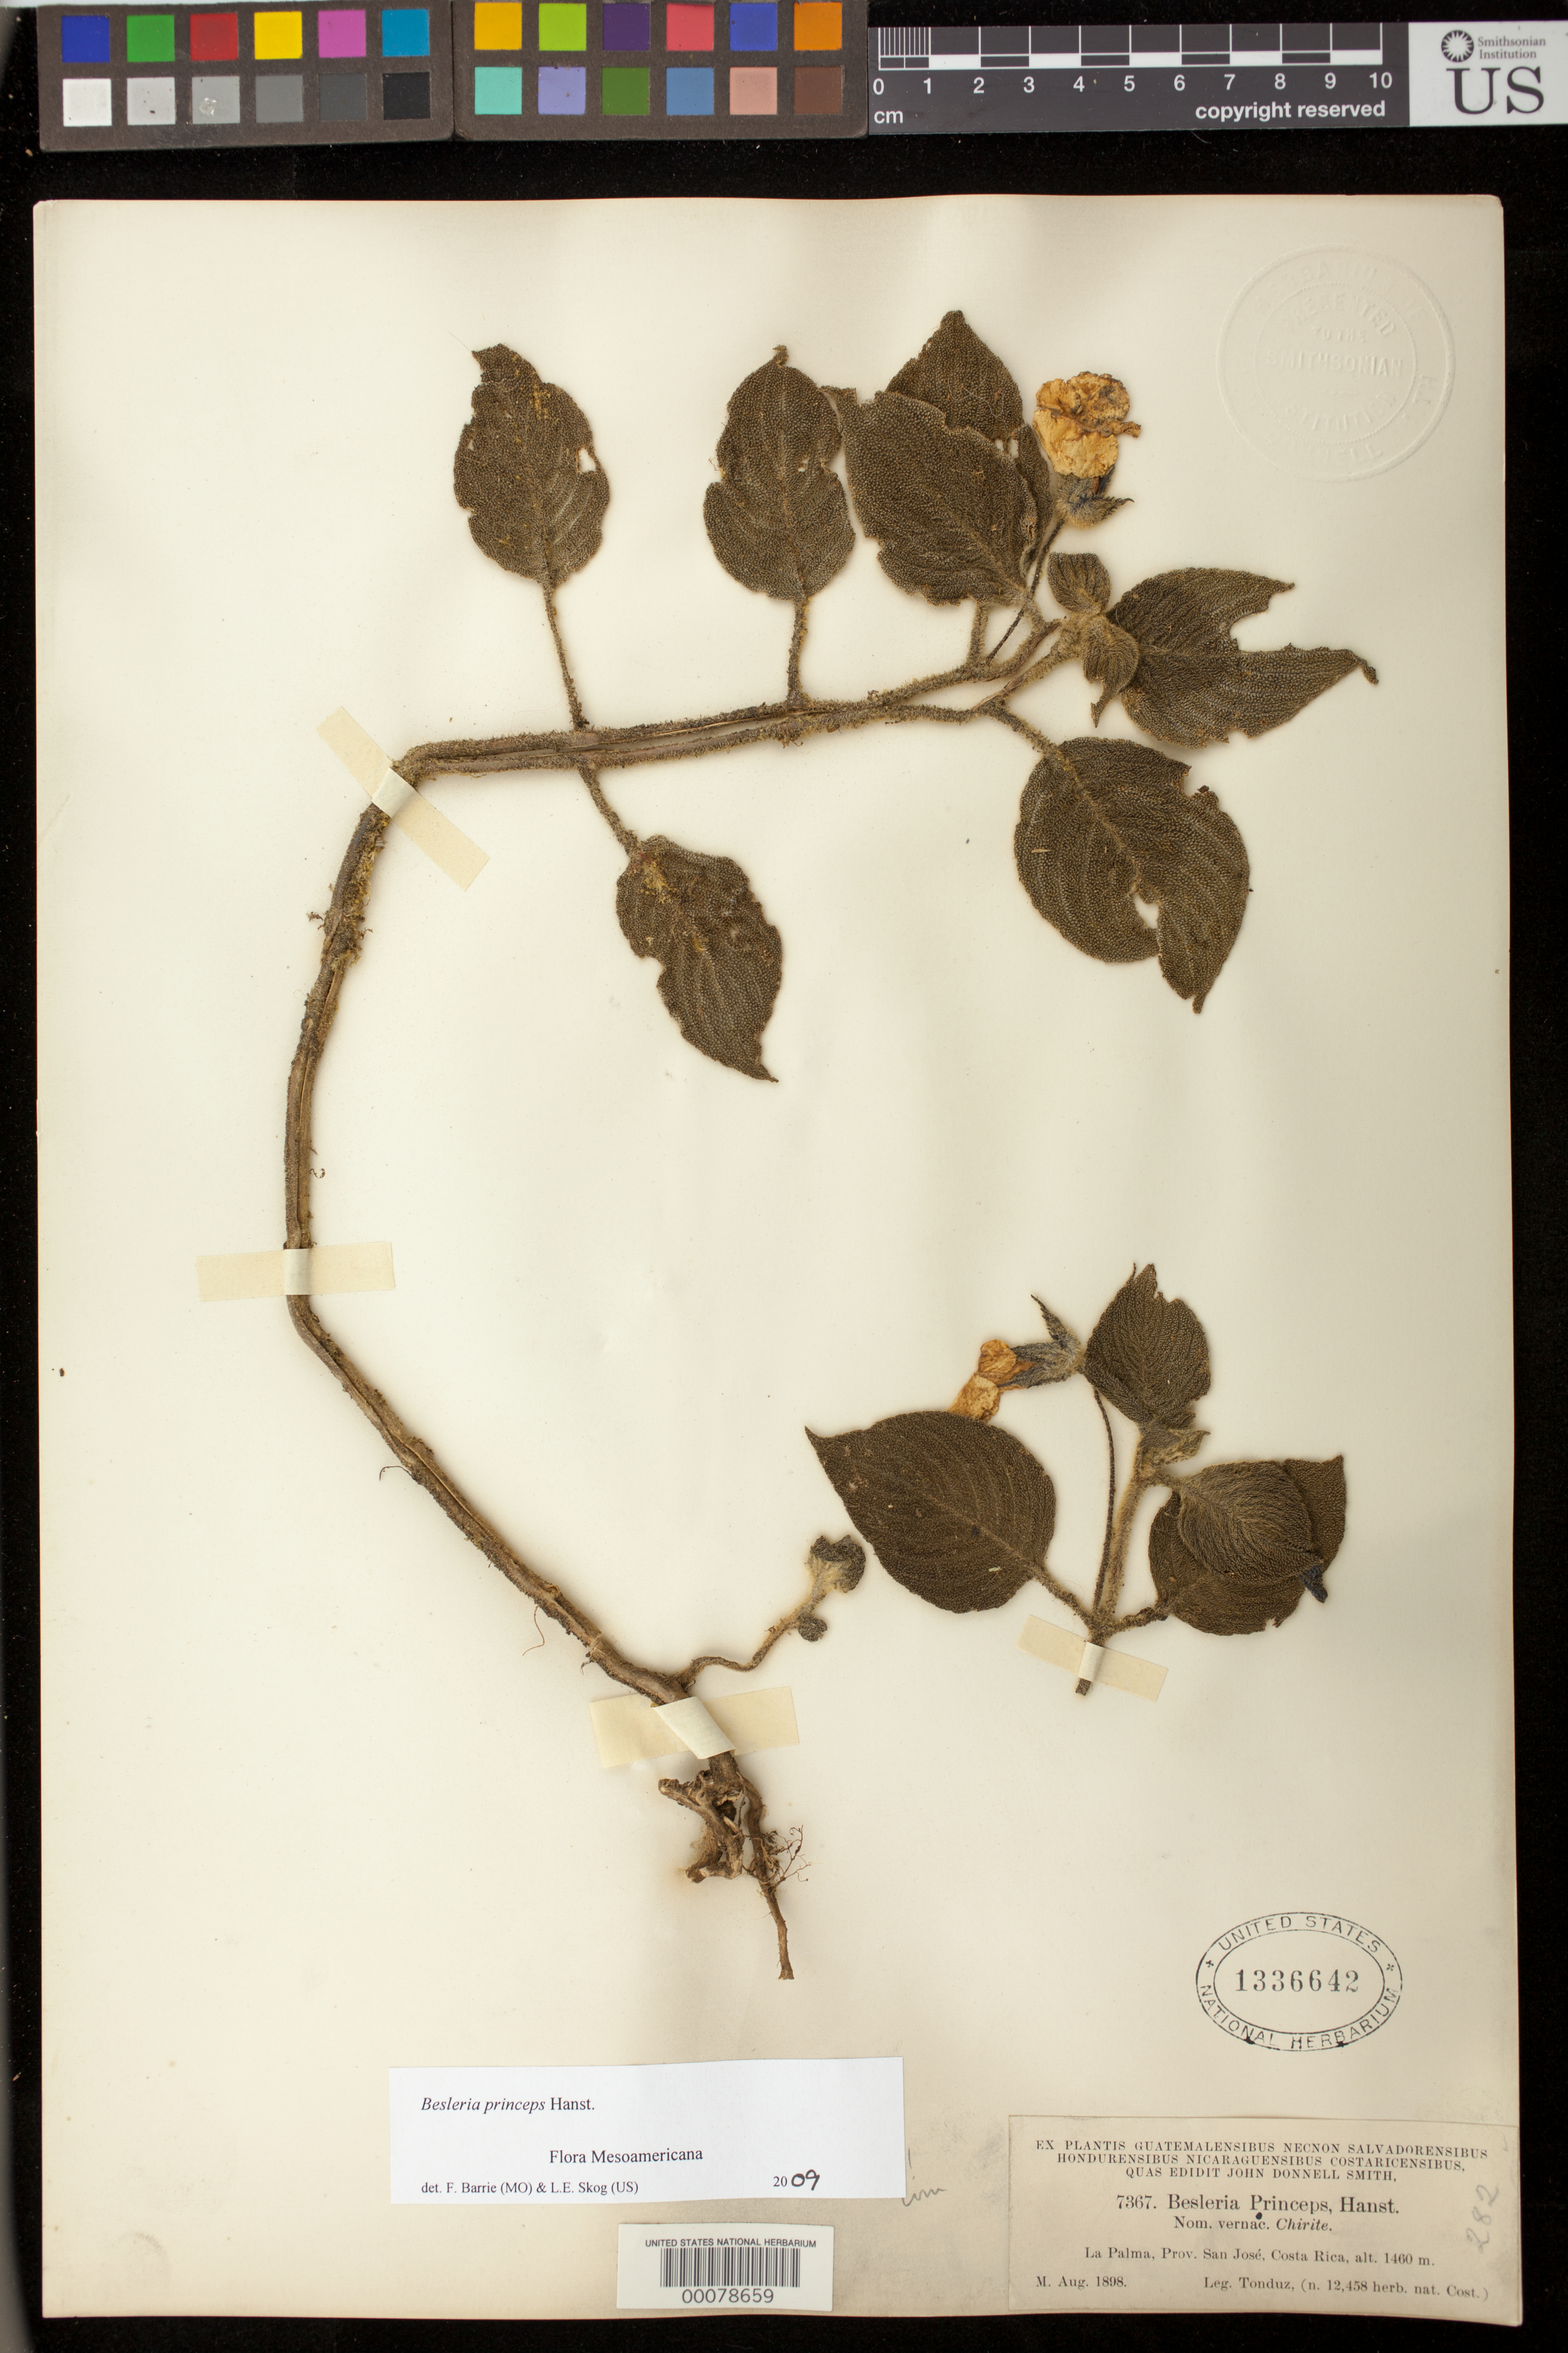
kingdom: Plantae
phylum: Tracheophyta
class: Magnoliopsida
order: Lamiales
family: Gesneriaceae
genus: Besleria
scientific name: Besleria princeps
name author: Hanst.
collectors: A. Tonduz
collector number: HNC 12458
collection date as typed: Aug 1898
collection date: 1898-08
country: Costa Rica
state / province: San José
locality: La Palma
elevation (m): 1460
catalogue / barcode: US 1336642